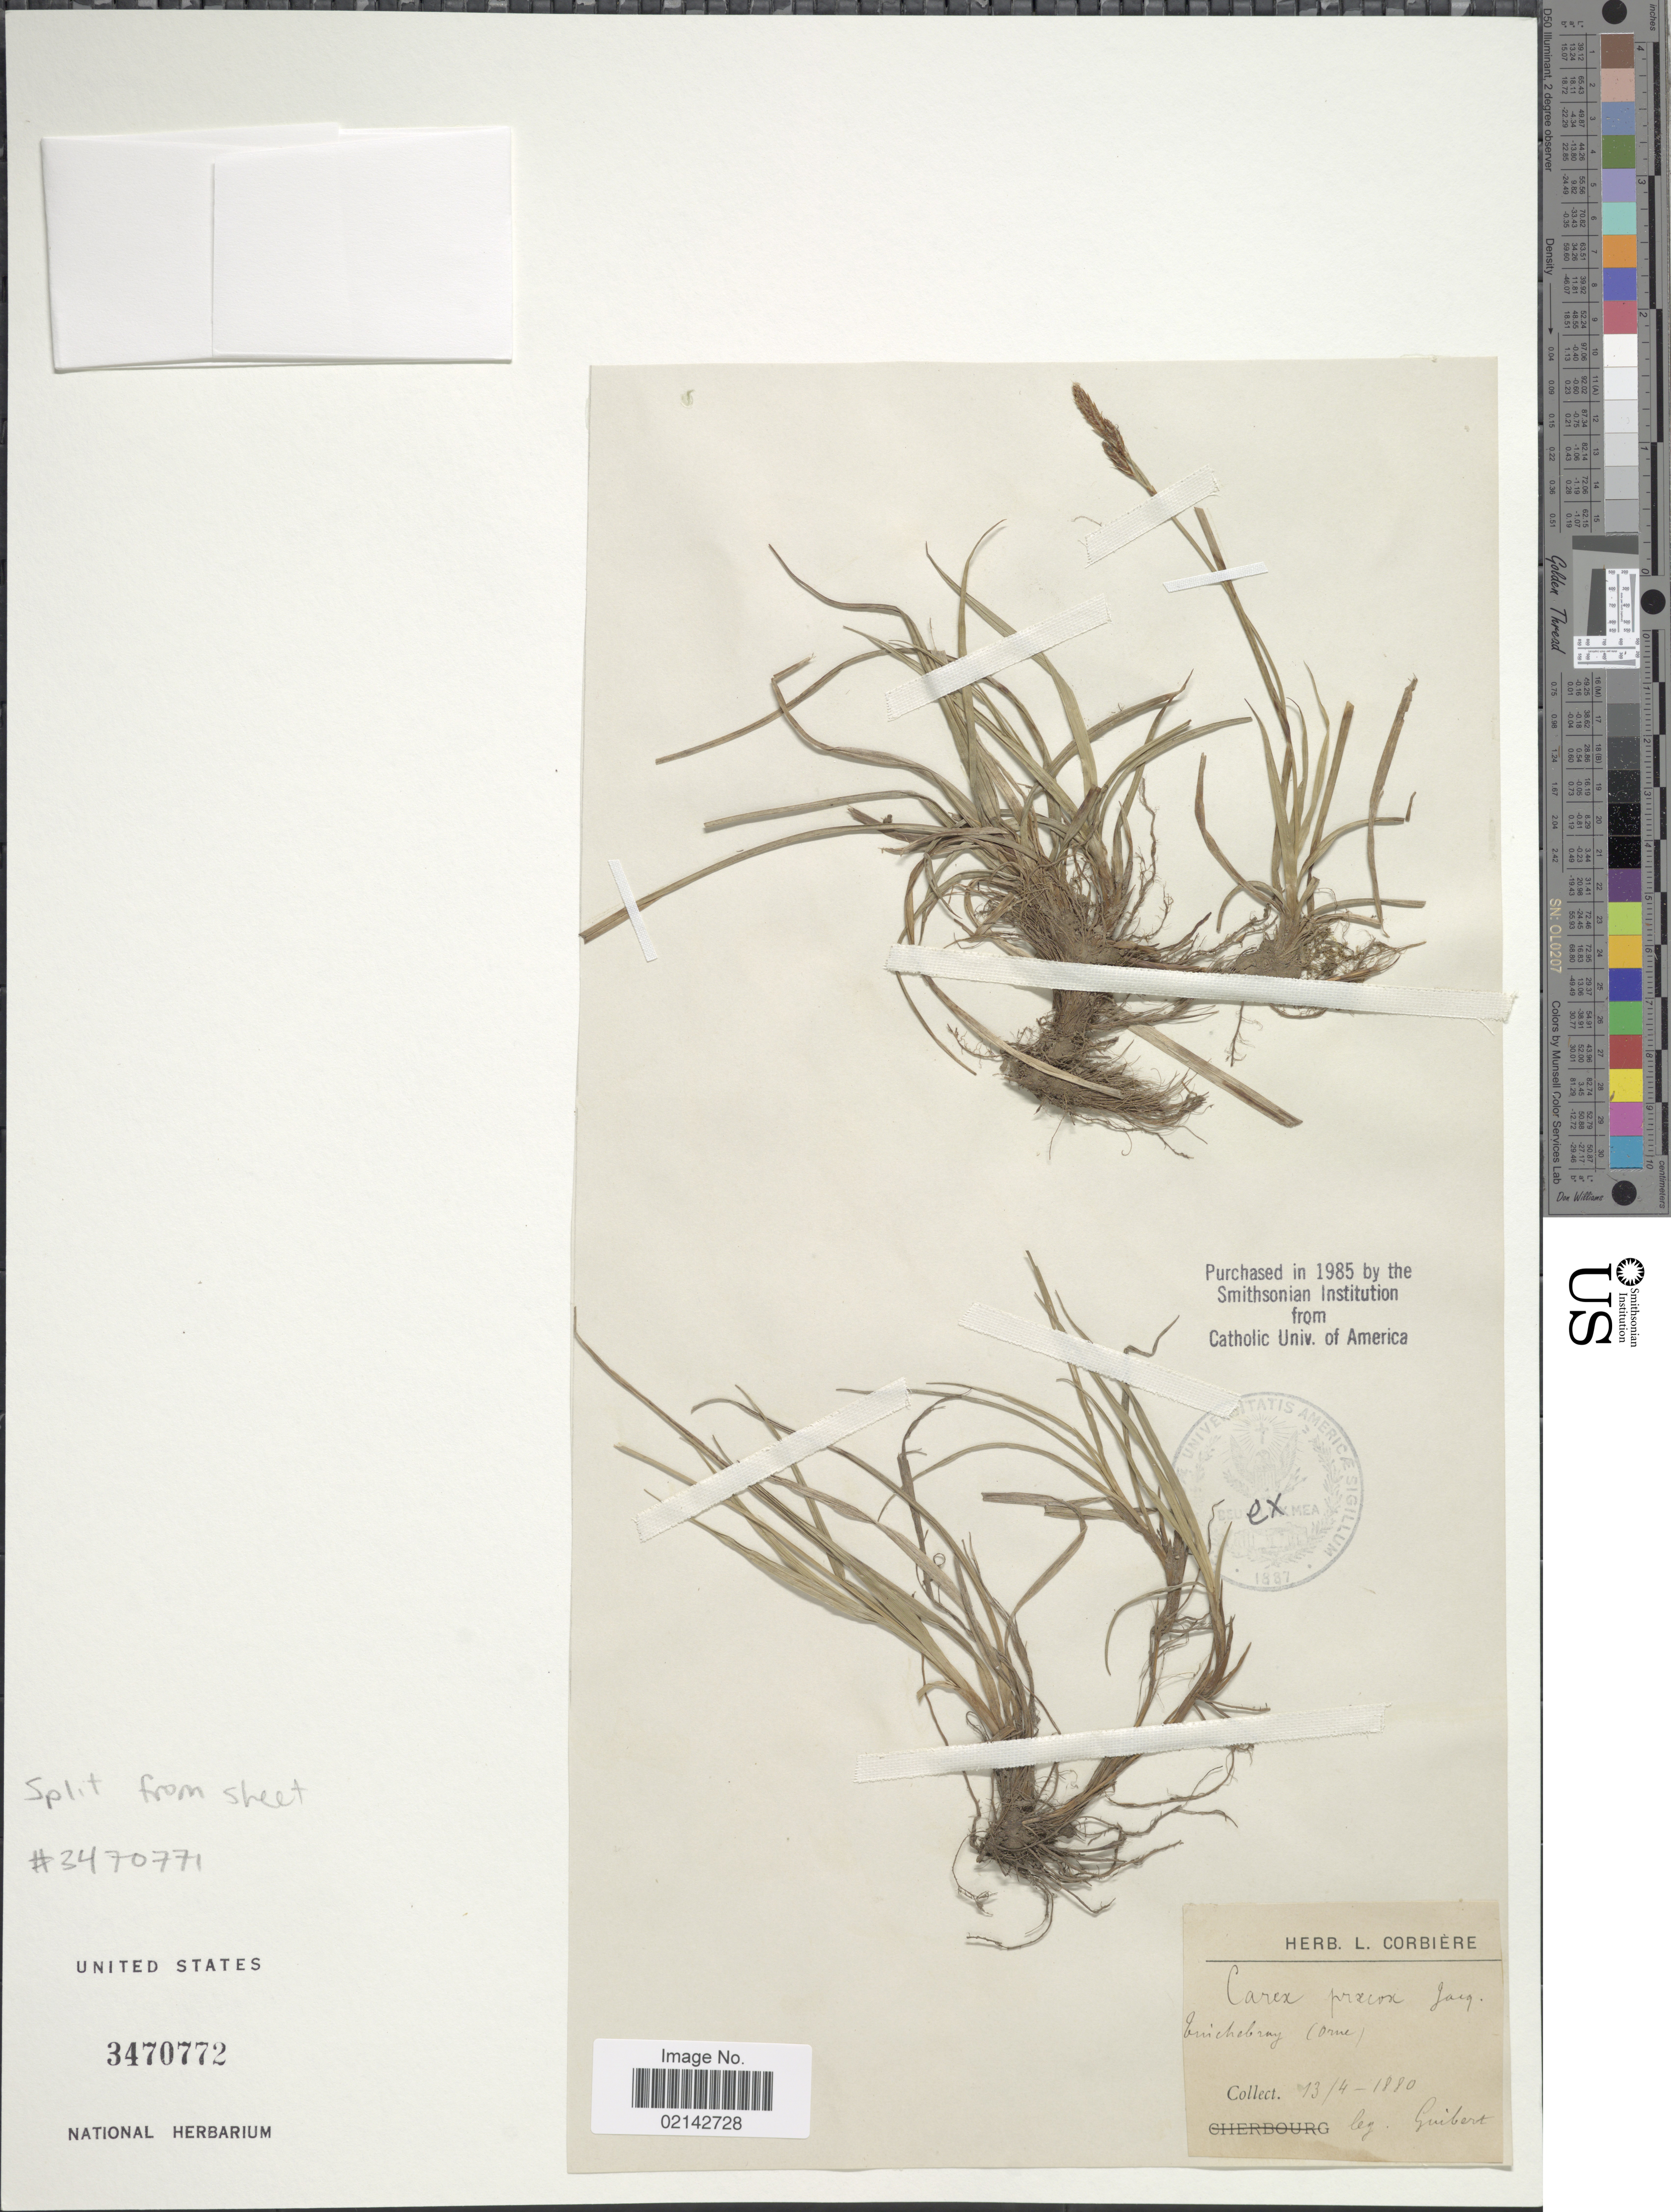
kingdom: Plantae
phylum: Tracheophyta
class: Liliopsida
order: Poales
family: Cyperaceae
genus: Carex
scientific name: Carex caryophyllea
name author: Latourr.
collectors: Guibert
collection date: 1880-04-13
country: France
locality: Tuichebray (Orne).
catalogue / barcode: US 3470772